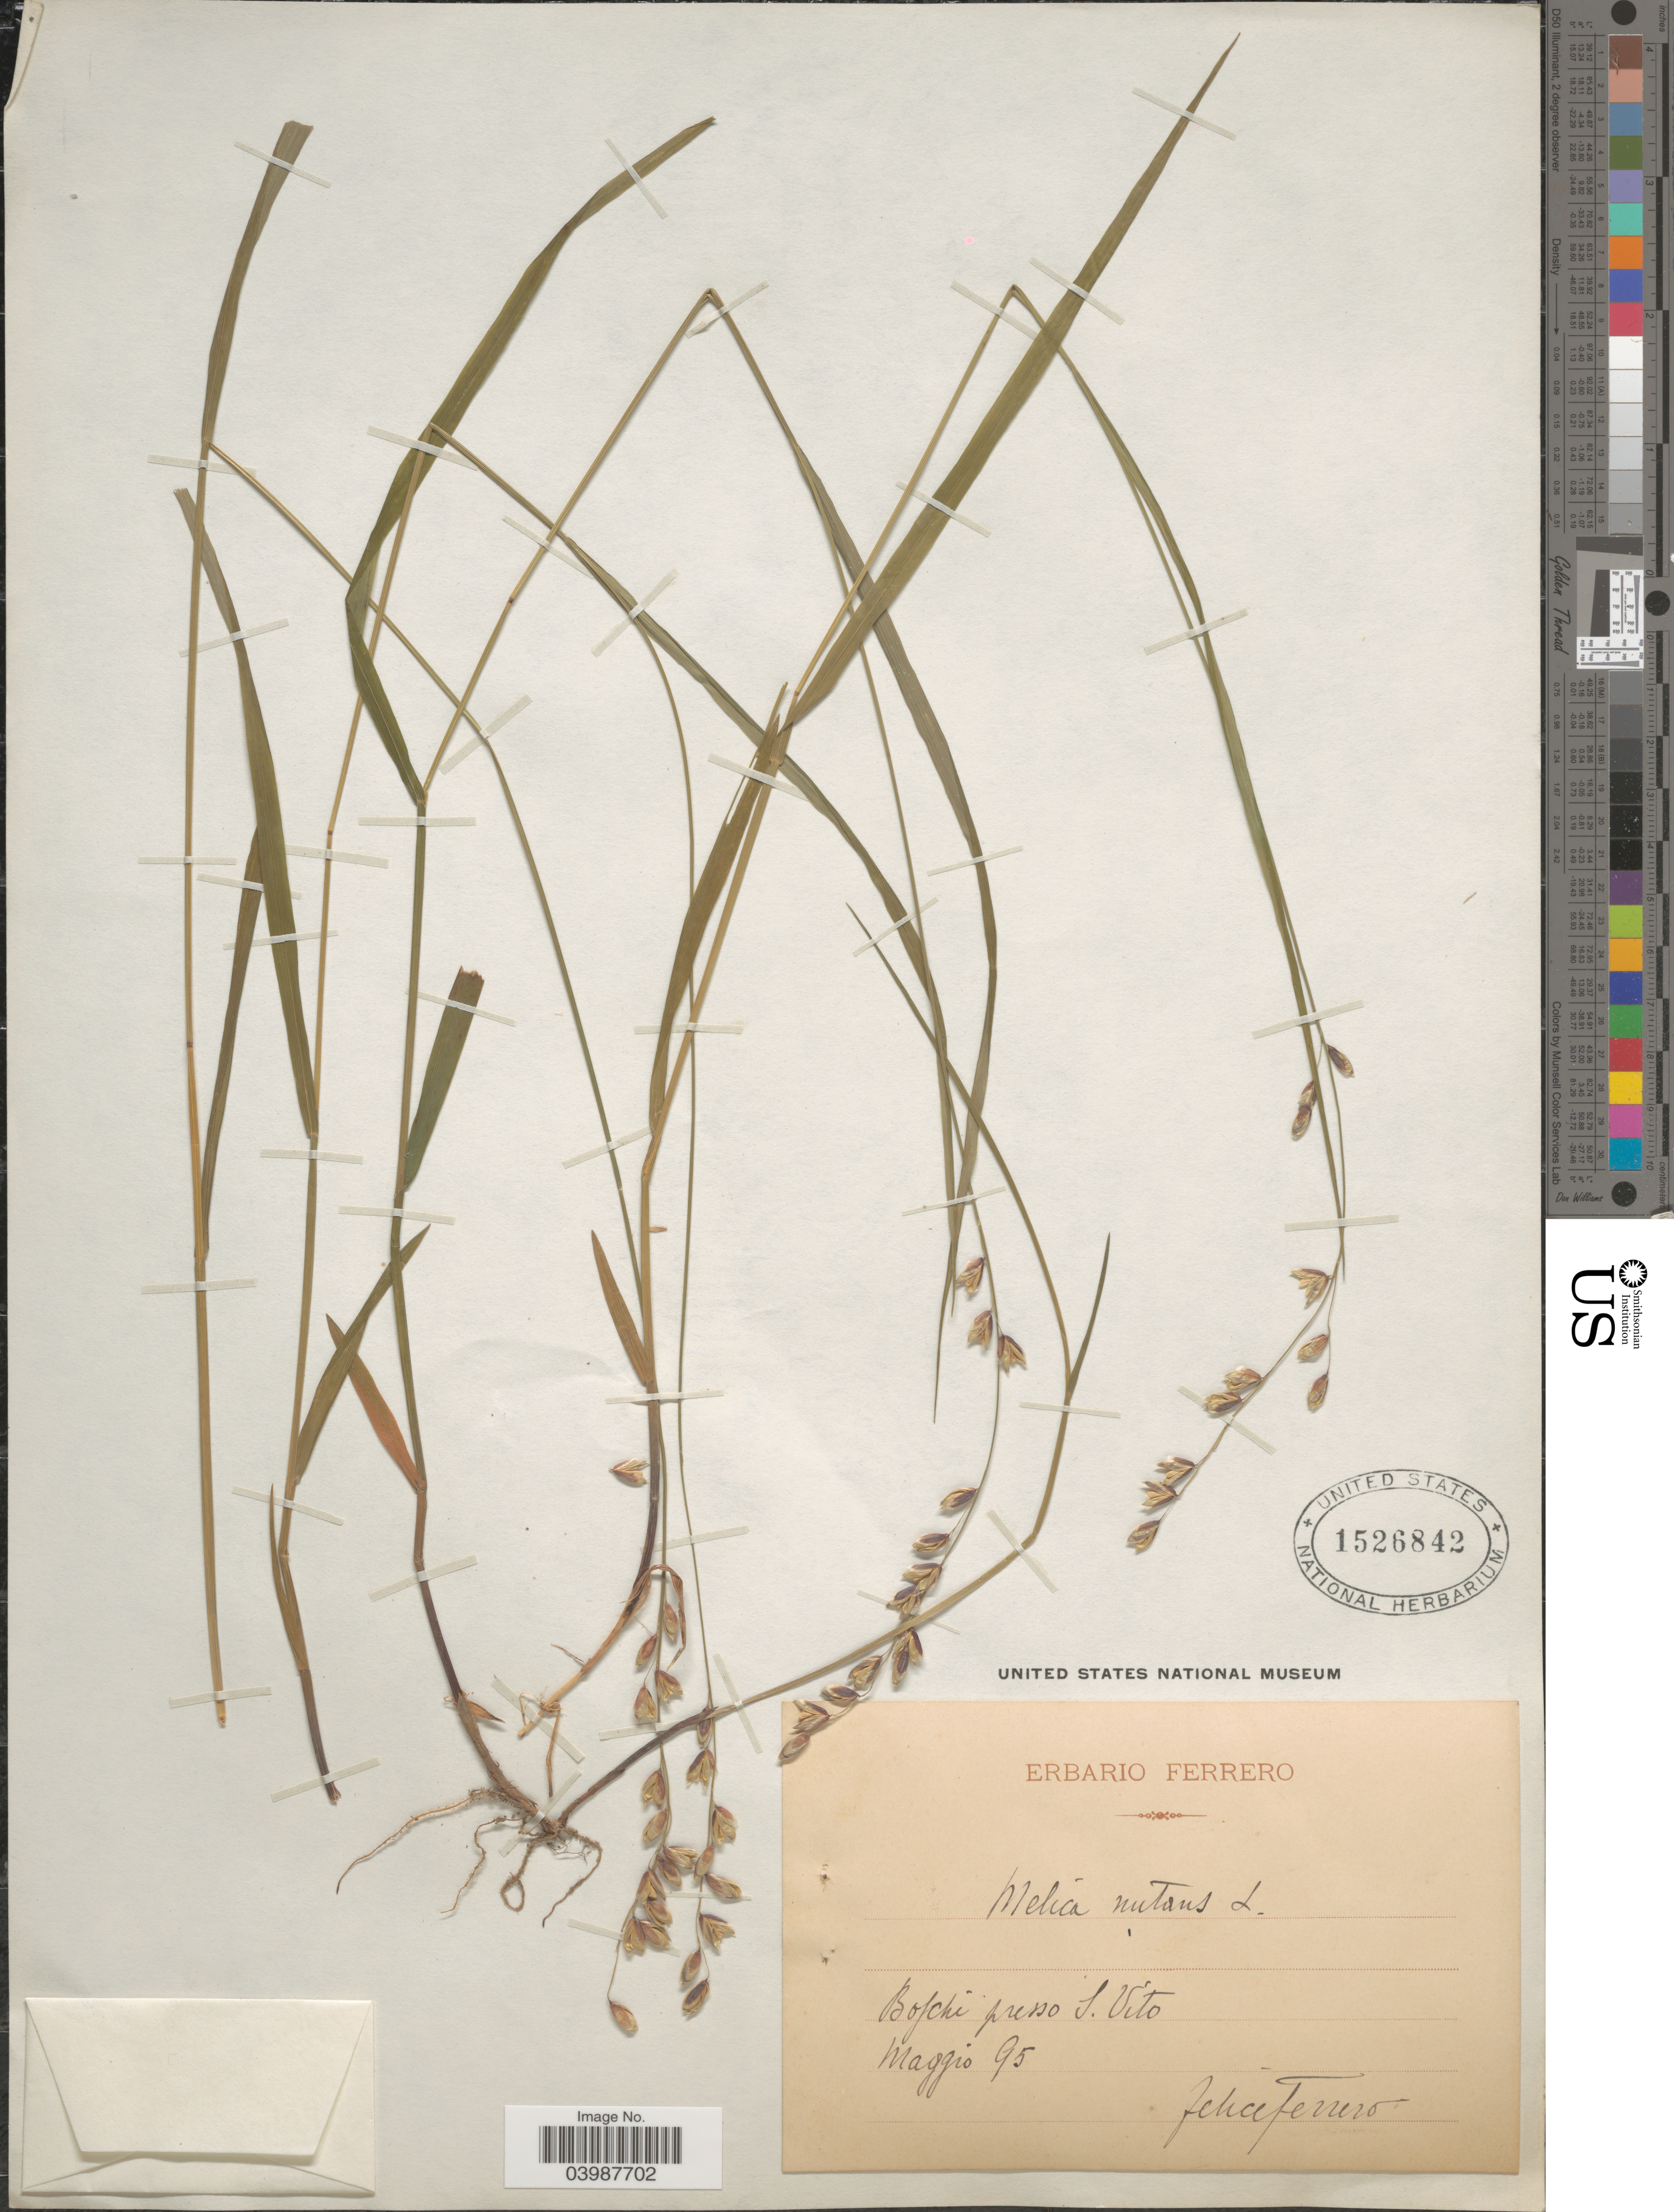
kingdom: Plantae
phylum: Tracheophyta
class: Liliopsida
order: Poales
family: Poaceae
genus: Melica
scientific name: Melica nutans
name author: L.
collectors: F. Ferrero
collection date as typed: Transcribed d/m/y: /5/95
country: Italy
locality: Boshii presso S. Vito.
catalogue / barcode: US 1526842